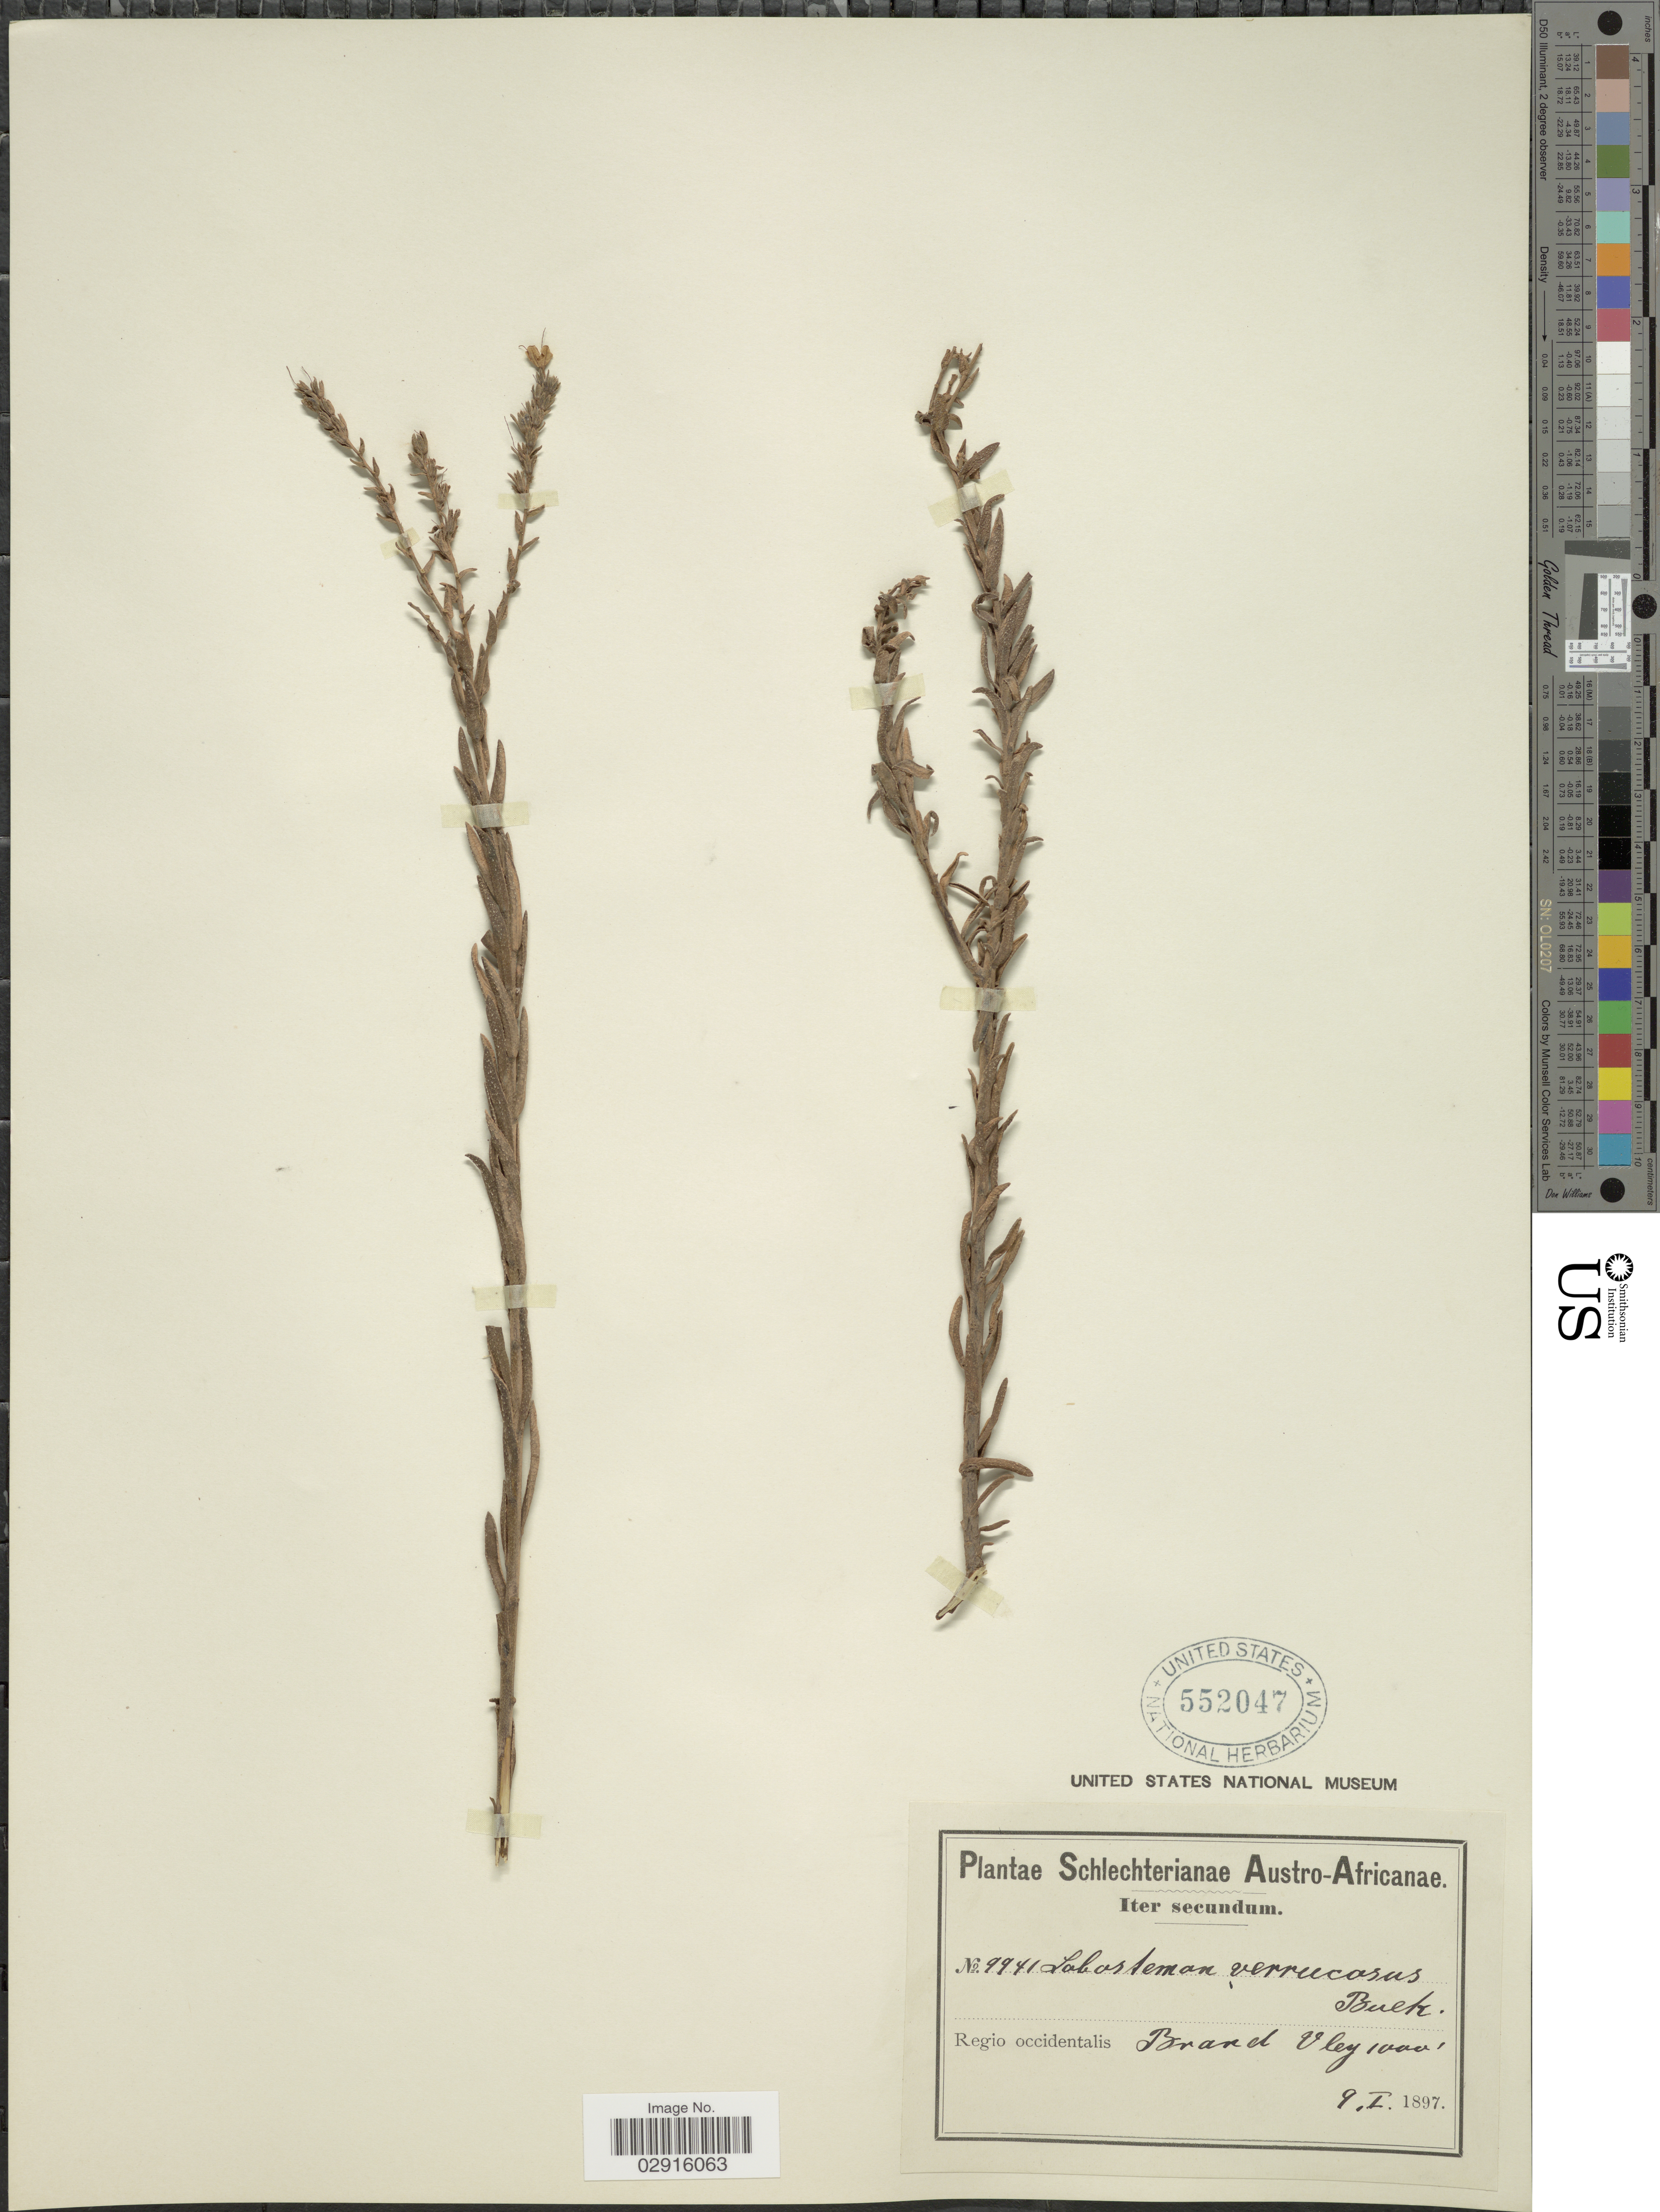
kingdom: Plantae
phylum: Tracheophyta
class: Magnoliopsida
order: Boraginales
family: Boraginaceae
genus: Lobostemon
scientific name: Lobostemon verrucosus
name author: (Sw.) H. Buek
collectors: Schlechter, --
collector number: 9941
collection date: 1897-01-09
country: South Africa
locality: Austro-Africanae. Regio occidentalis Brand Vley. Regio occidentalis.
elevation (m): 305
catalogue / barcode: US 552047